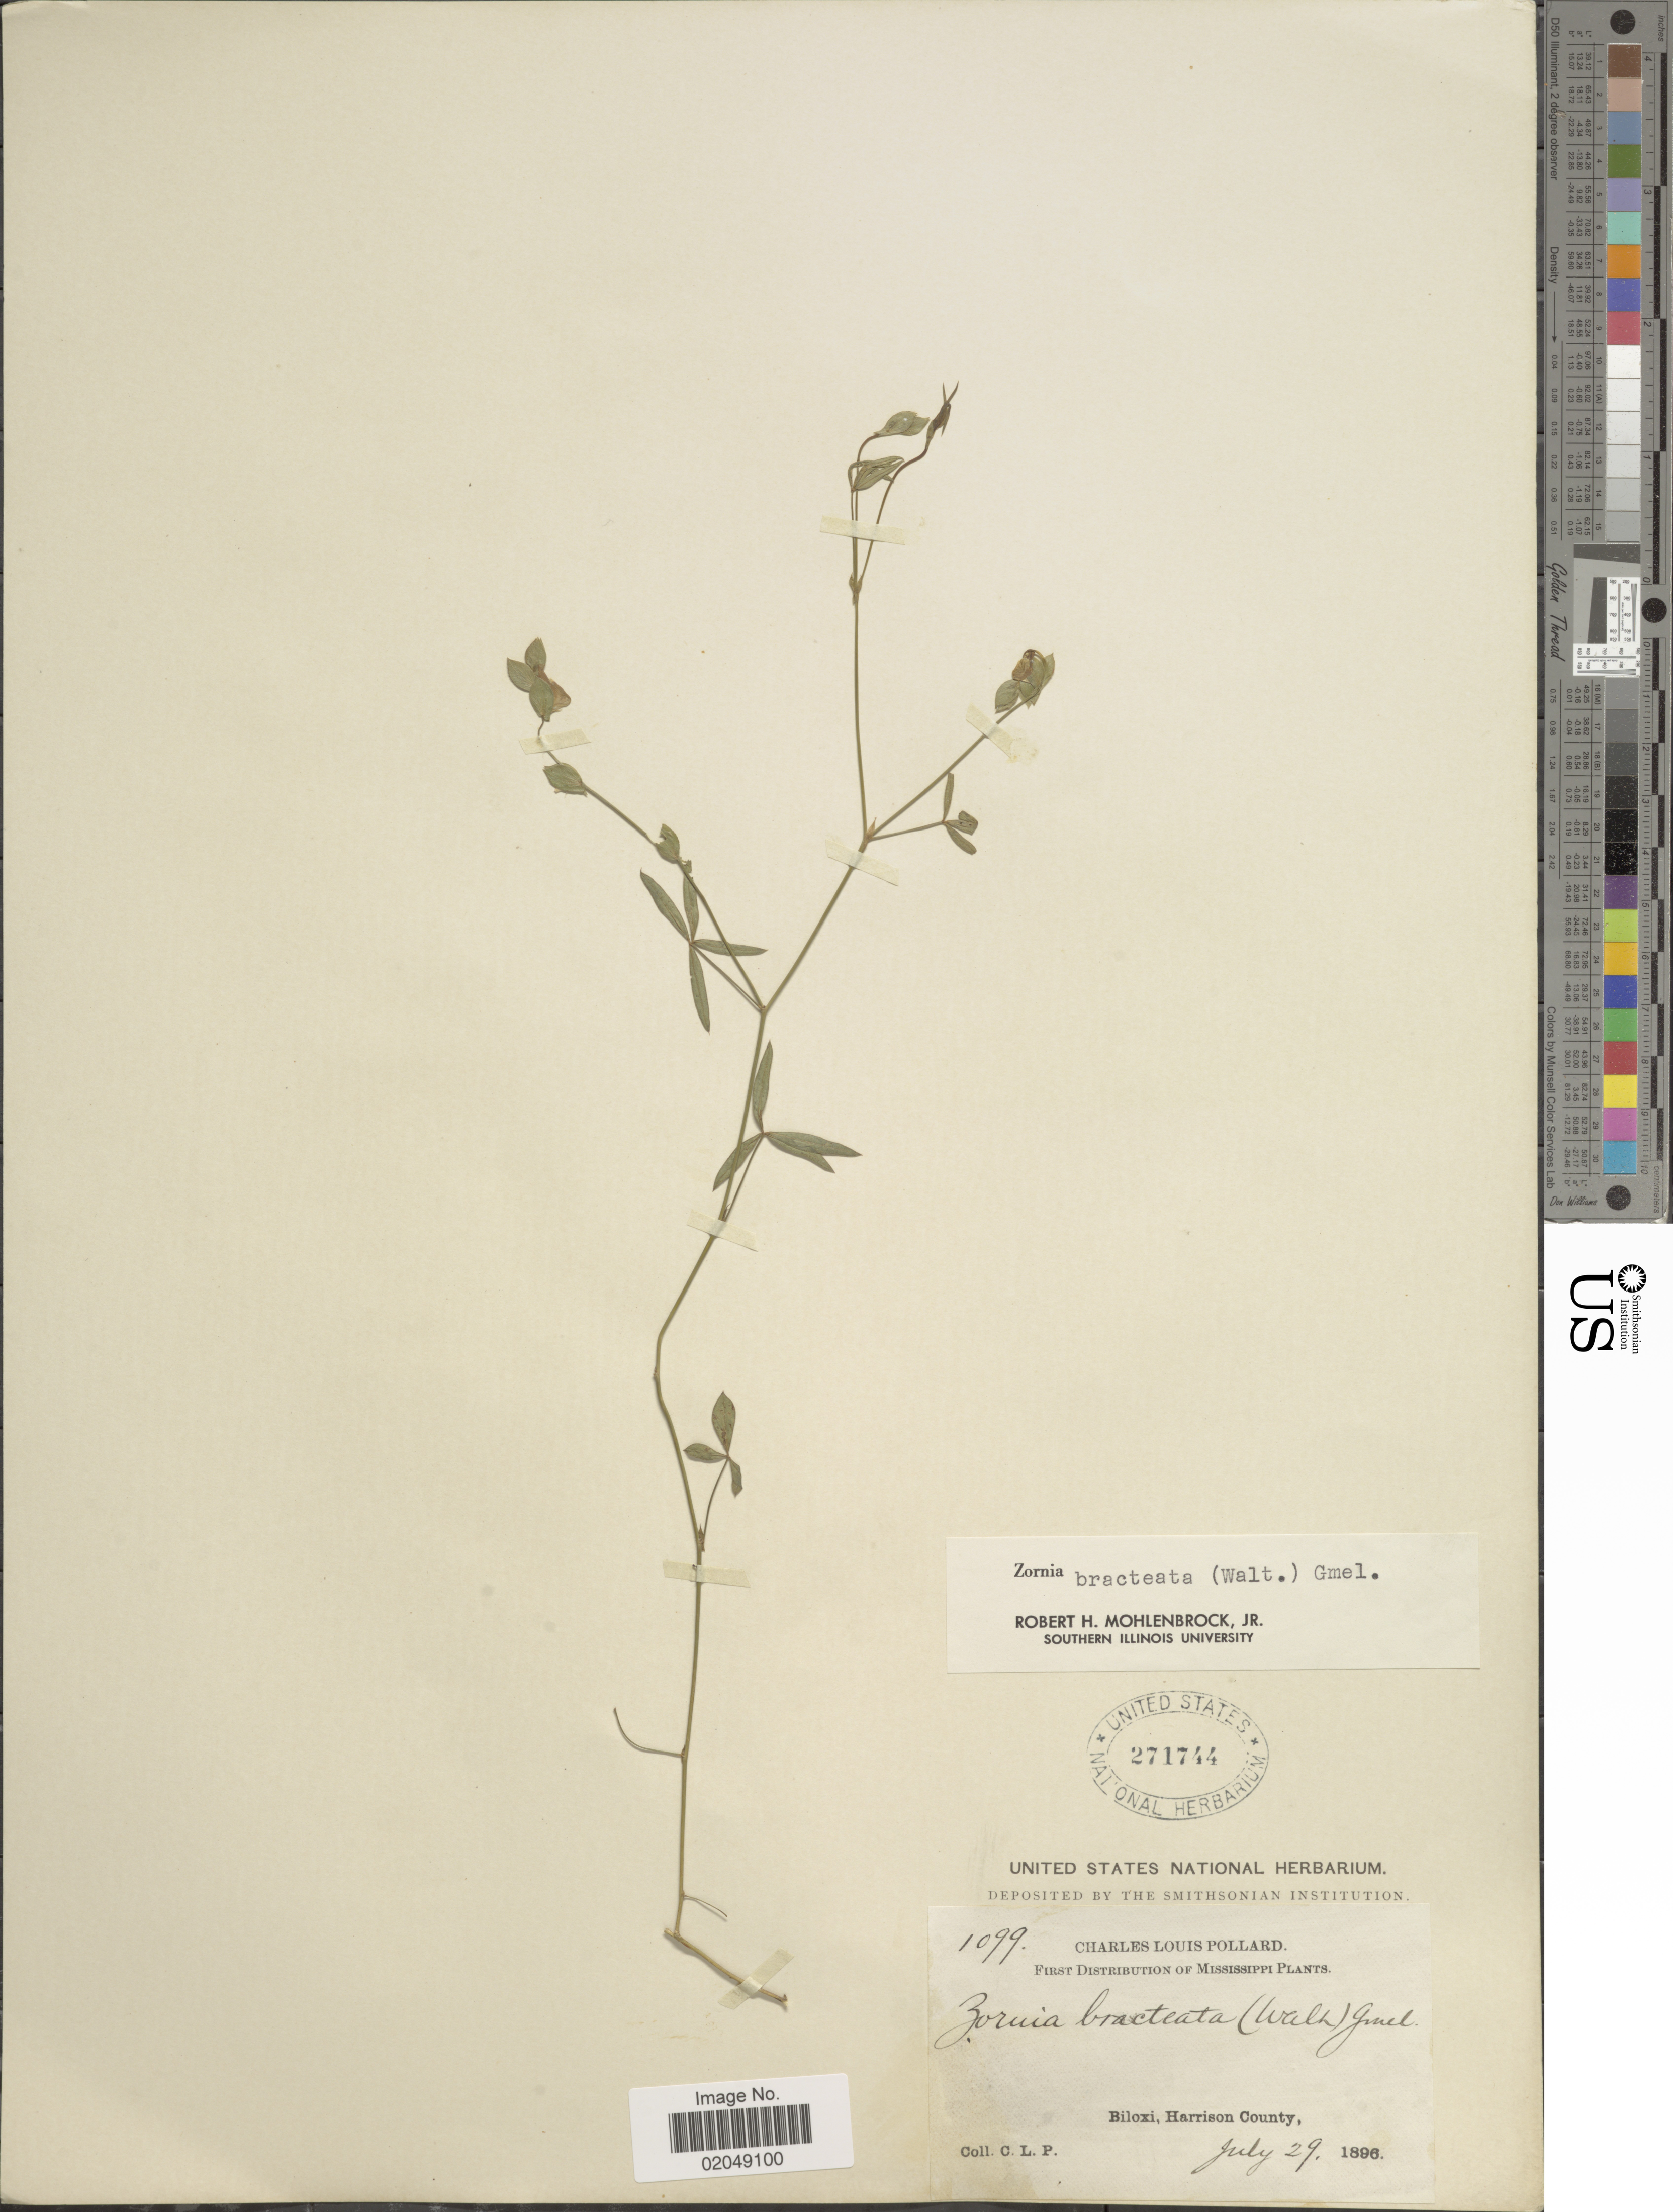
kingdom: Plantae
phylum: Tracheophyta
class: Magnoliopsida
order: Fabales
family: Fabaceae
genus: Zornia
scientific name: Zornia bracteata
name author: J.F. Gmel.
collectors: C. L. Pollard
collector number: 1099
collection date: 1896-07-29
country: United States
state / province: Mississippi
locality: Biloxi, Harrison County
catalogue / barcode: US 271744